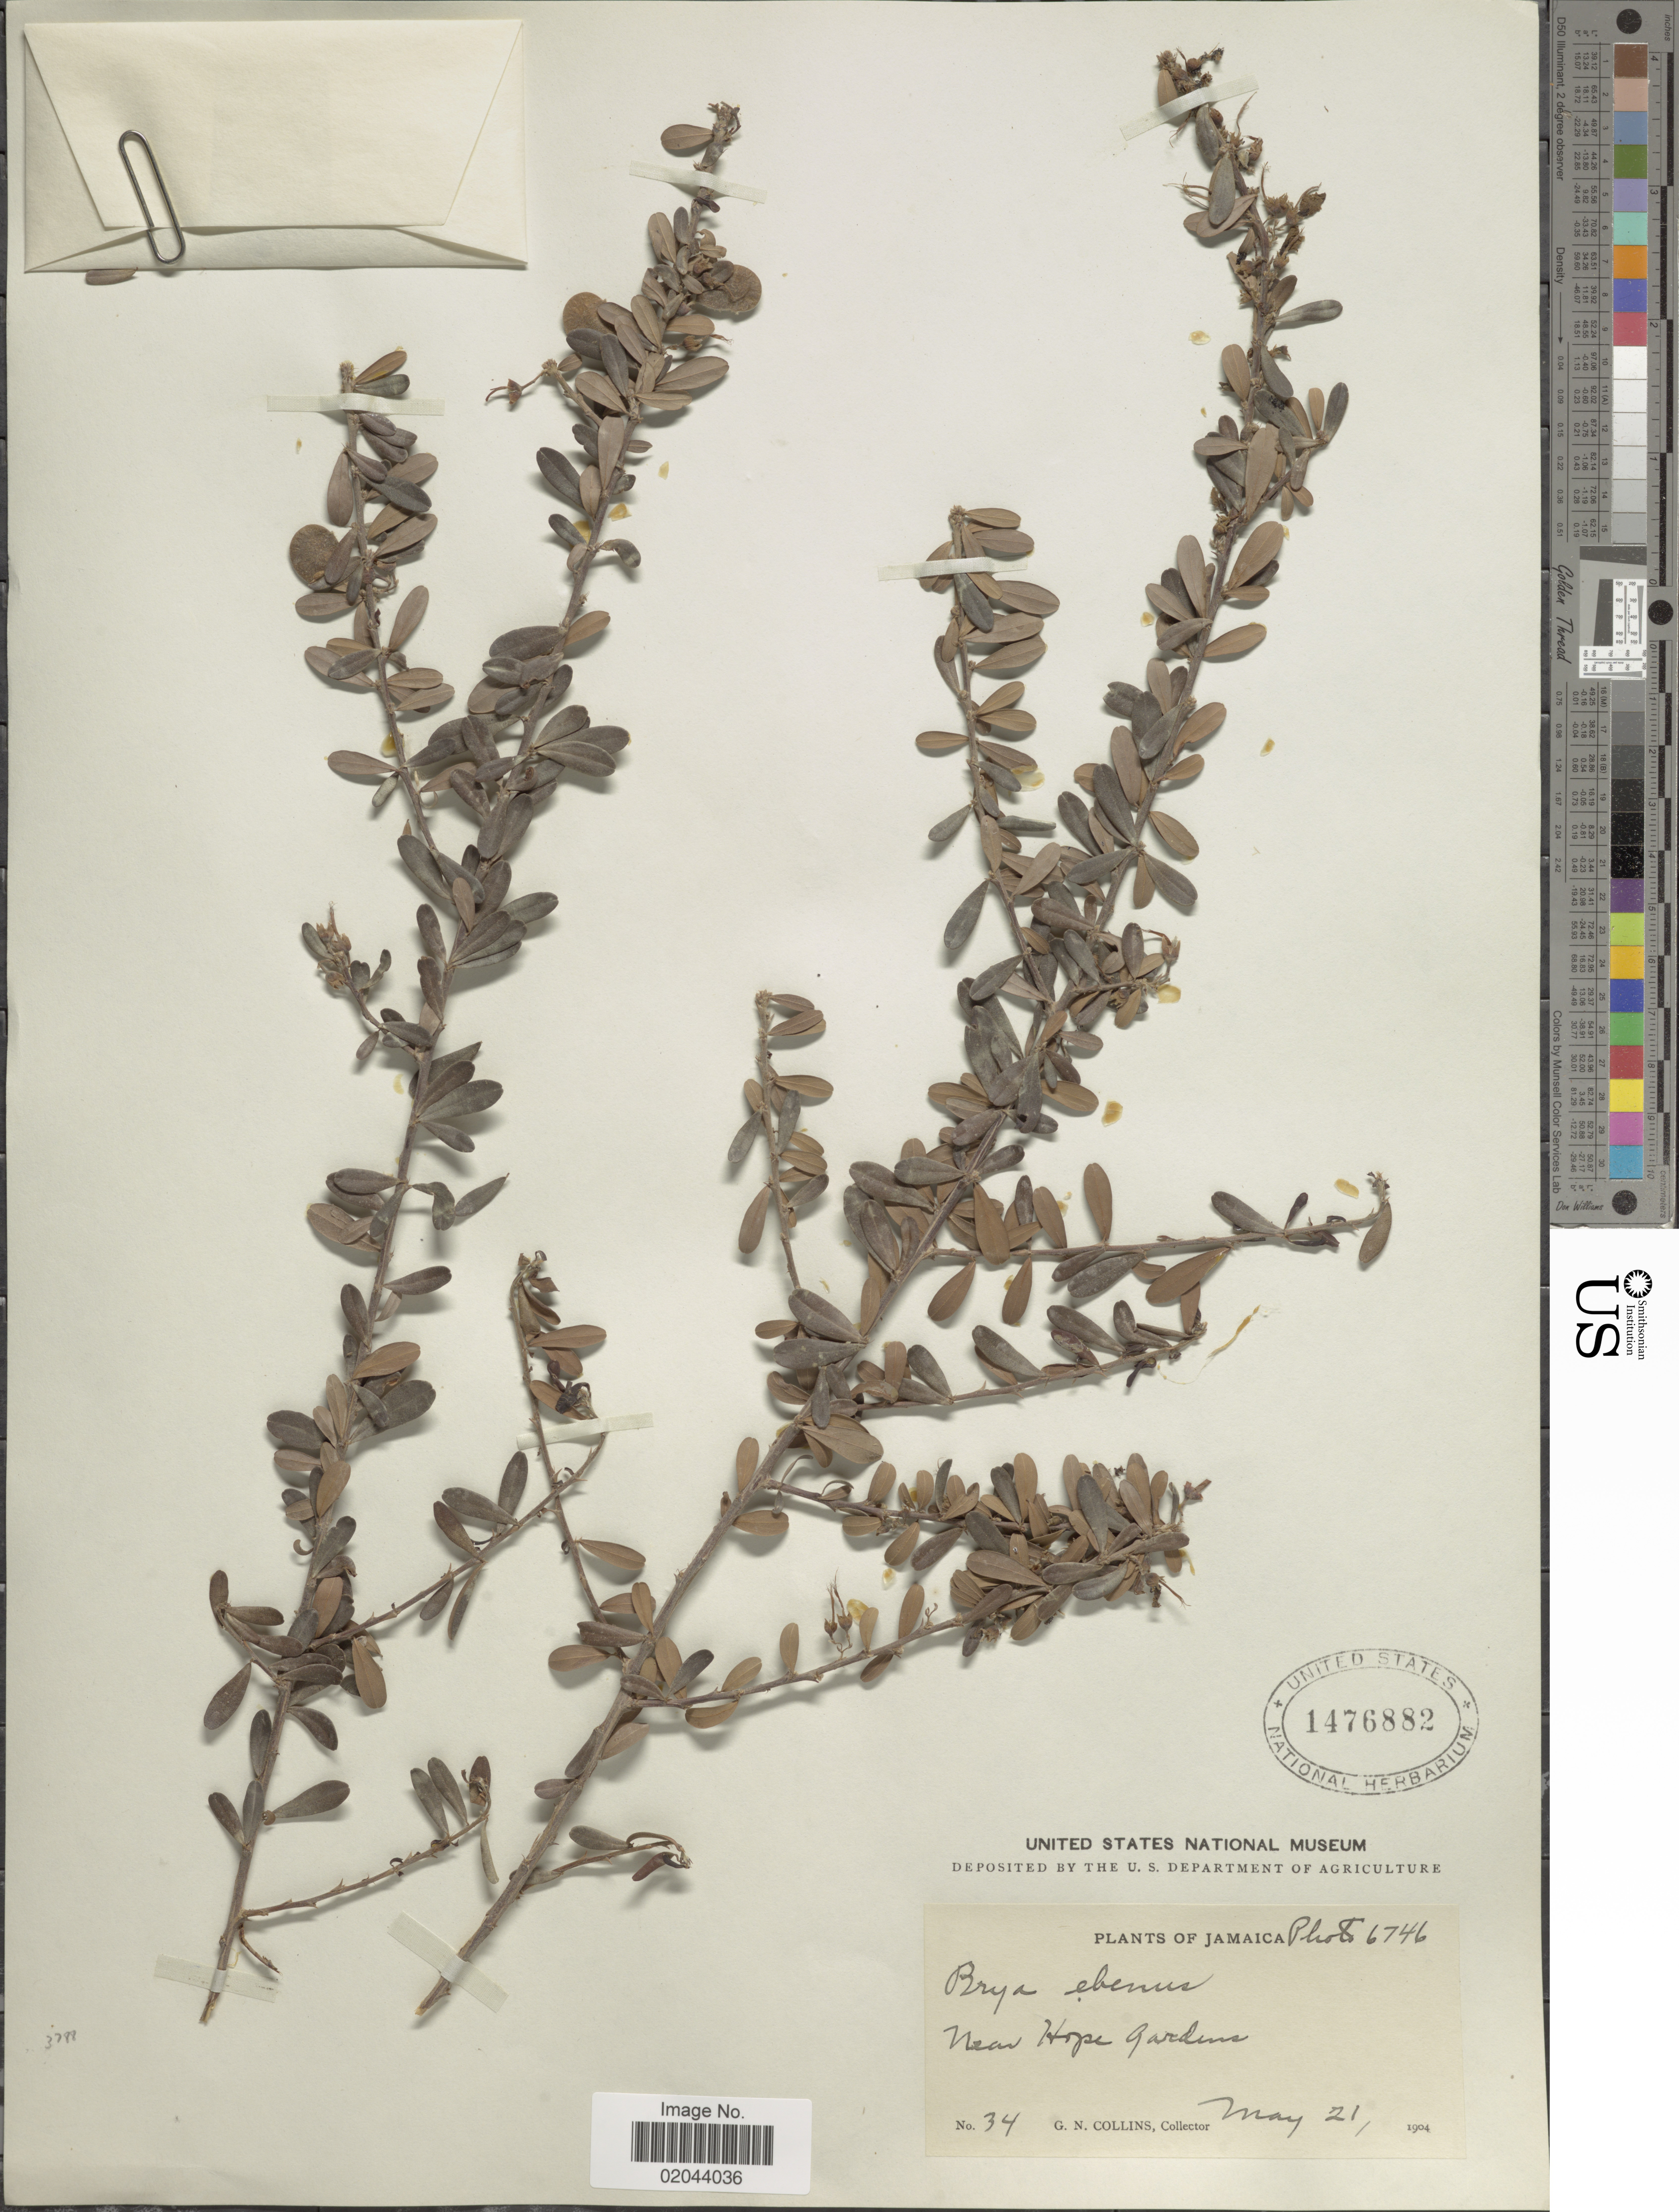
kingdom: Plantae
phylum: Tracheophyta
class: Magnoliopsida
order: Fabales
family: Fabaceae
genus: Brya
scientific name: Brya ebenus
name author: (L.) DC.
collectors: G. Collins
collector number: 34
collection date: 1904-05-21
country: Jamaica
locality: Near Hope Gardens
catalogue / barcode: US 1476882